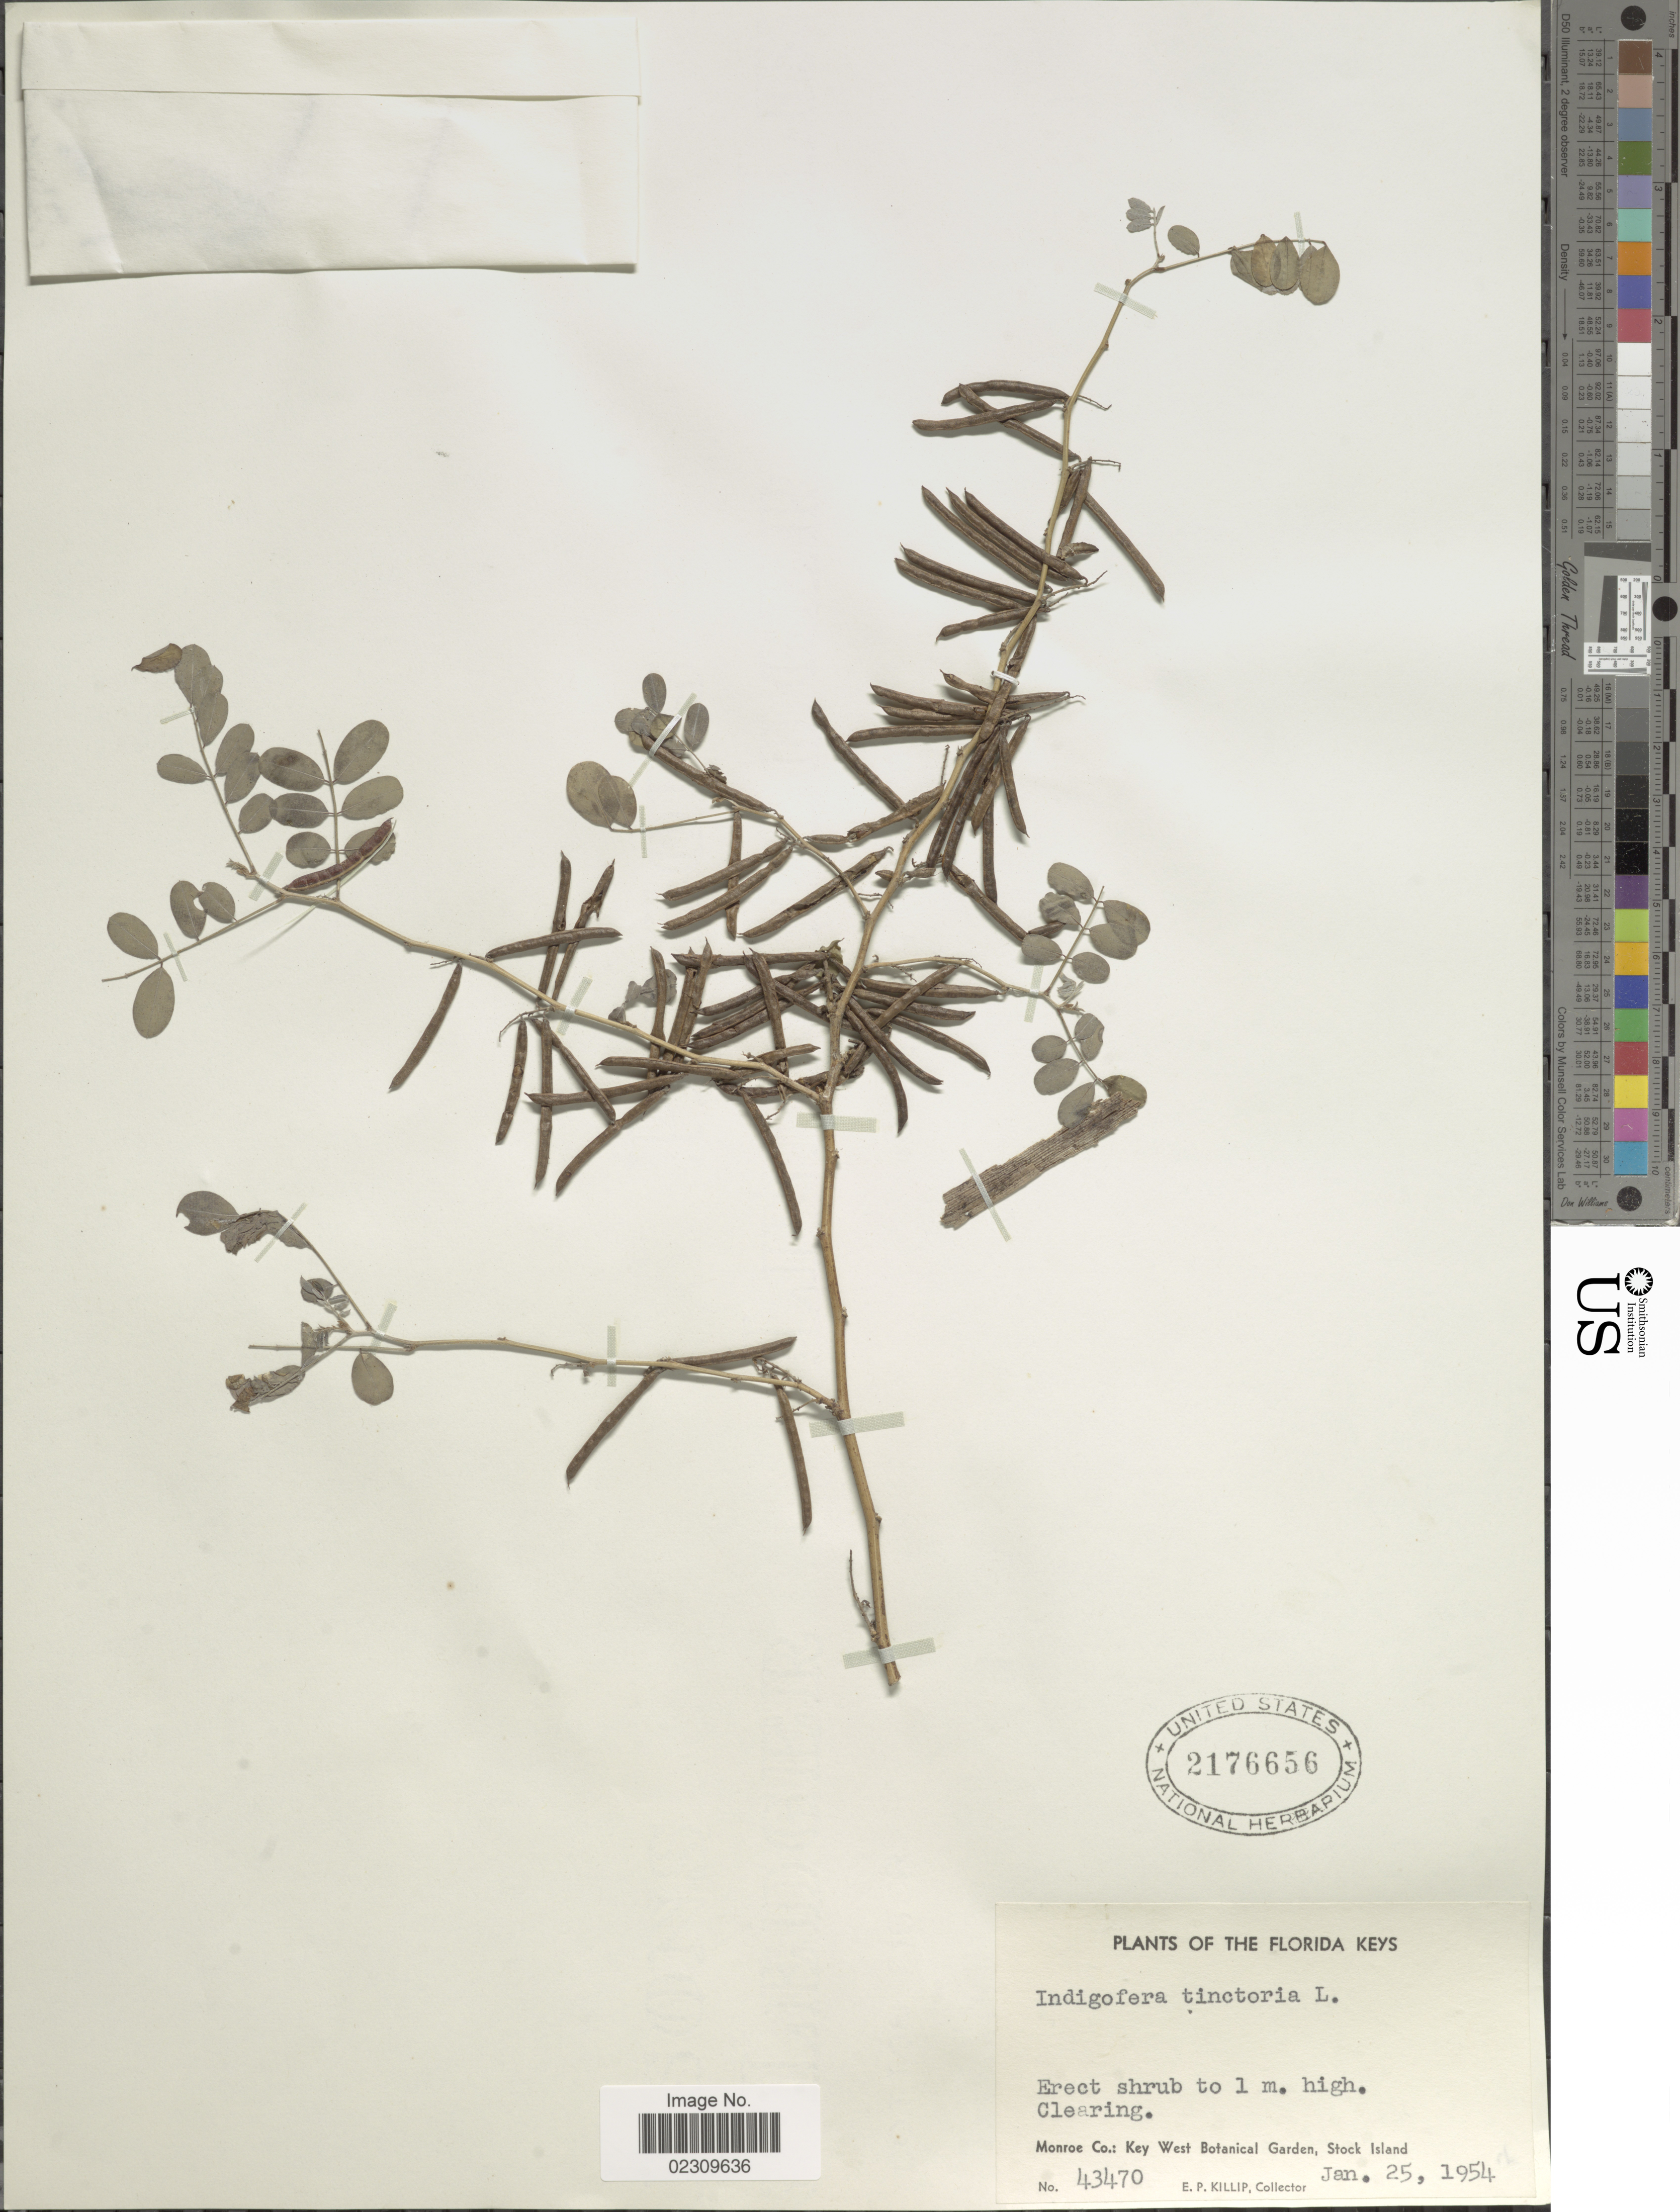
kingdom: Plantae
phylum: Tracheophyta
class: Magnoliopsida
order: Fabales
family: Fabaceae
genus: Indigofera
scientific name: Indigofera tinctoria sensu Naves non L.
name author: Naves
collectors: E. P. Killip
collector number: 43470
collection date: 1954-01-25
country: United States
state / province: Florida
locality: Monroe Co.: Key West Botanical Garden, Stock Island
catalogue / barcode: US 2176656